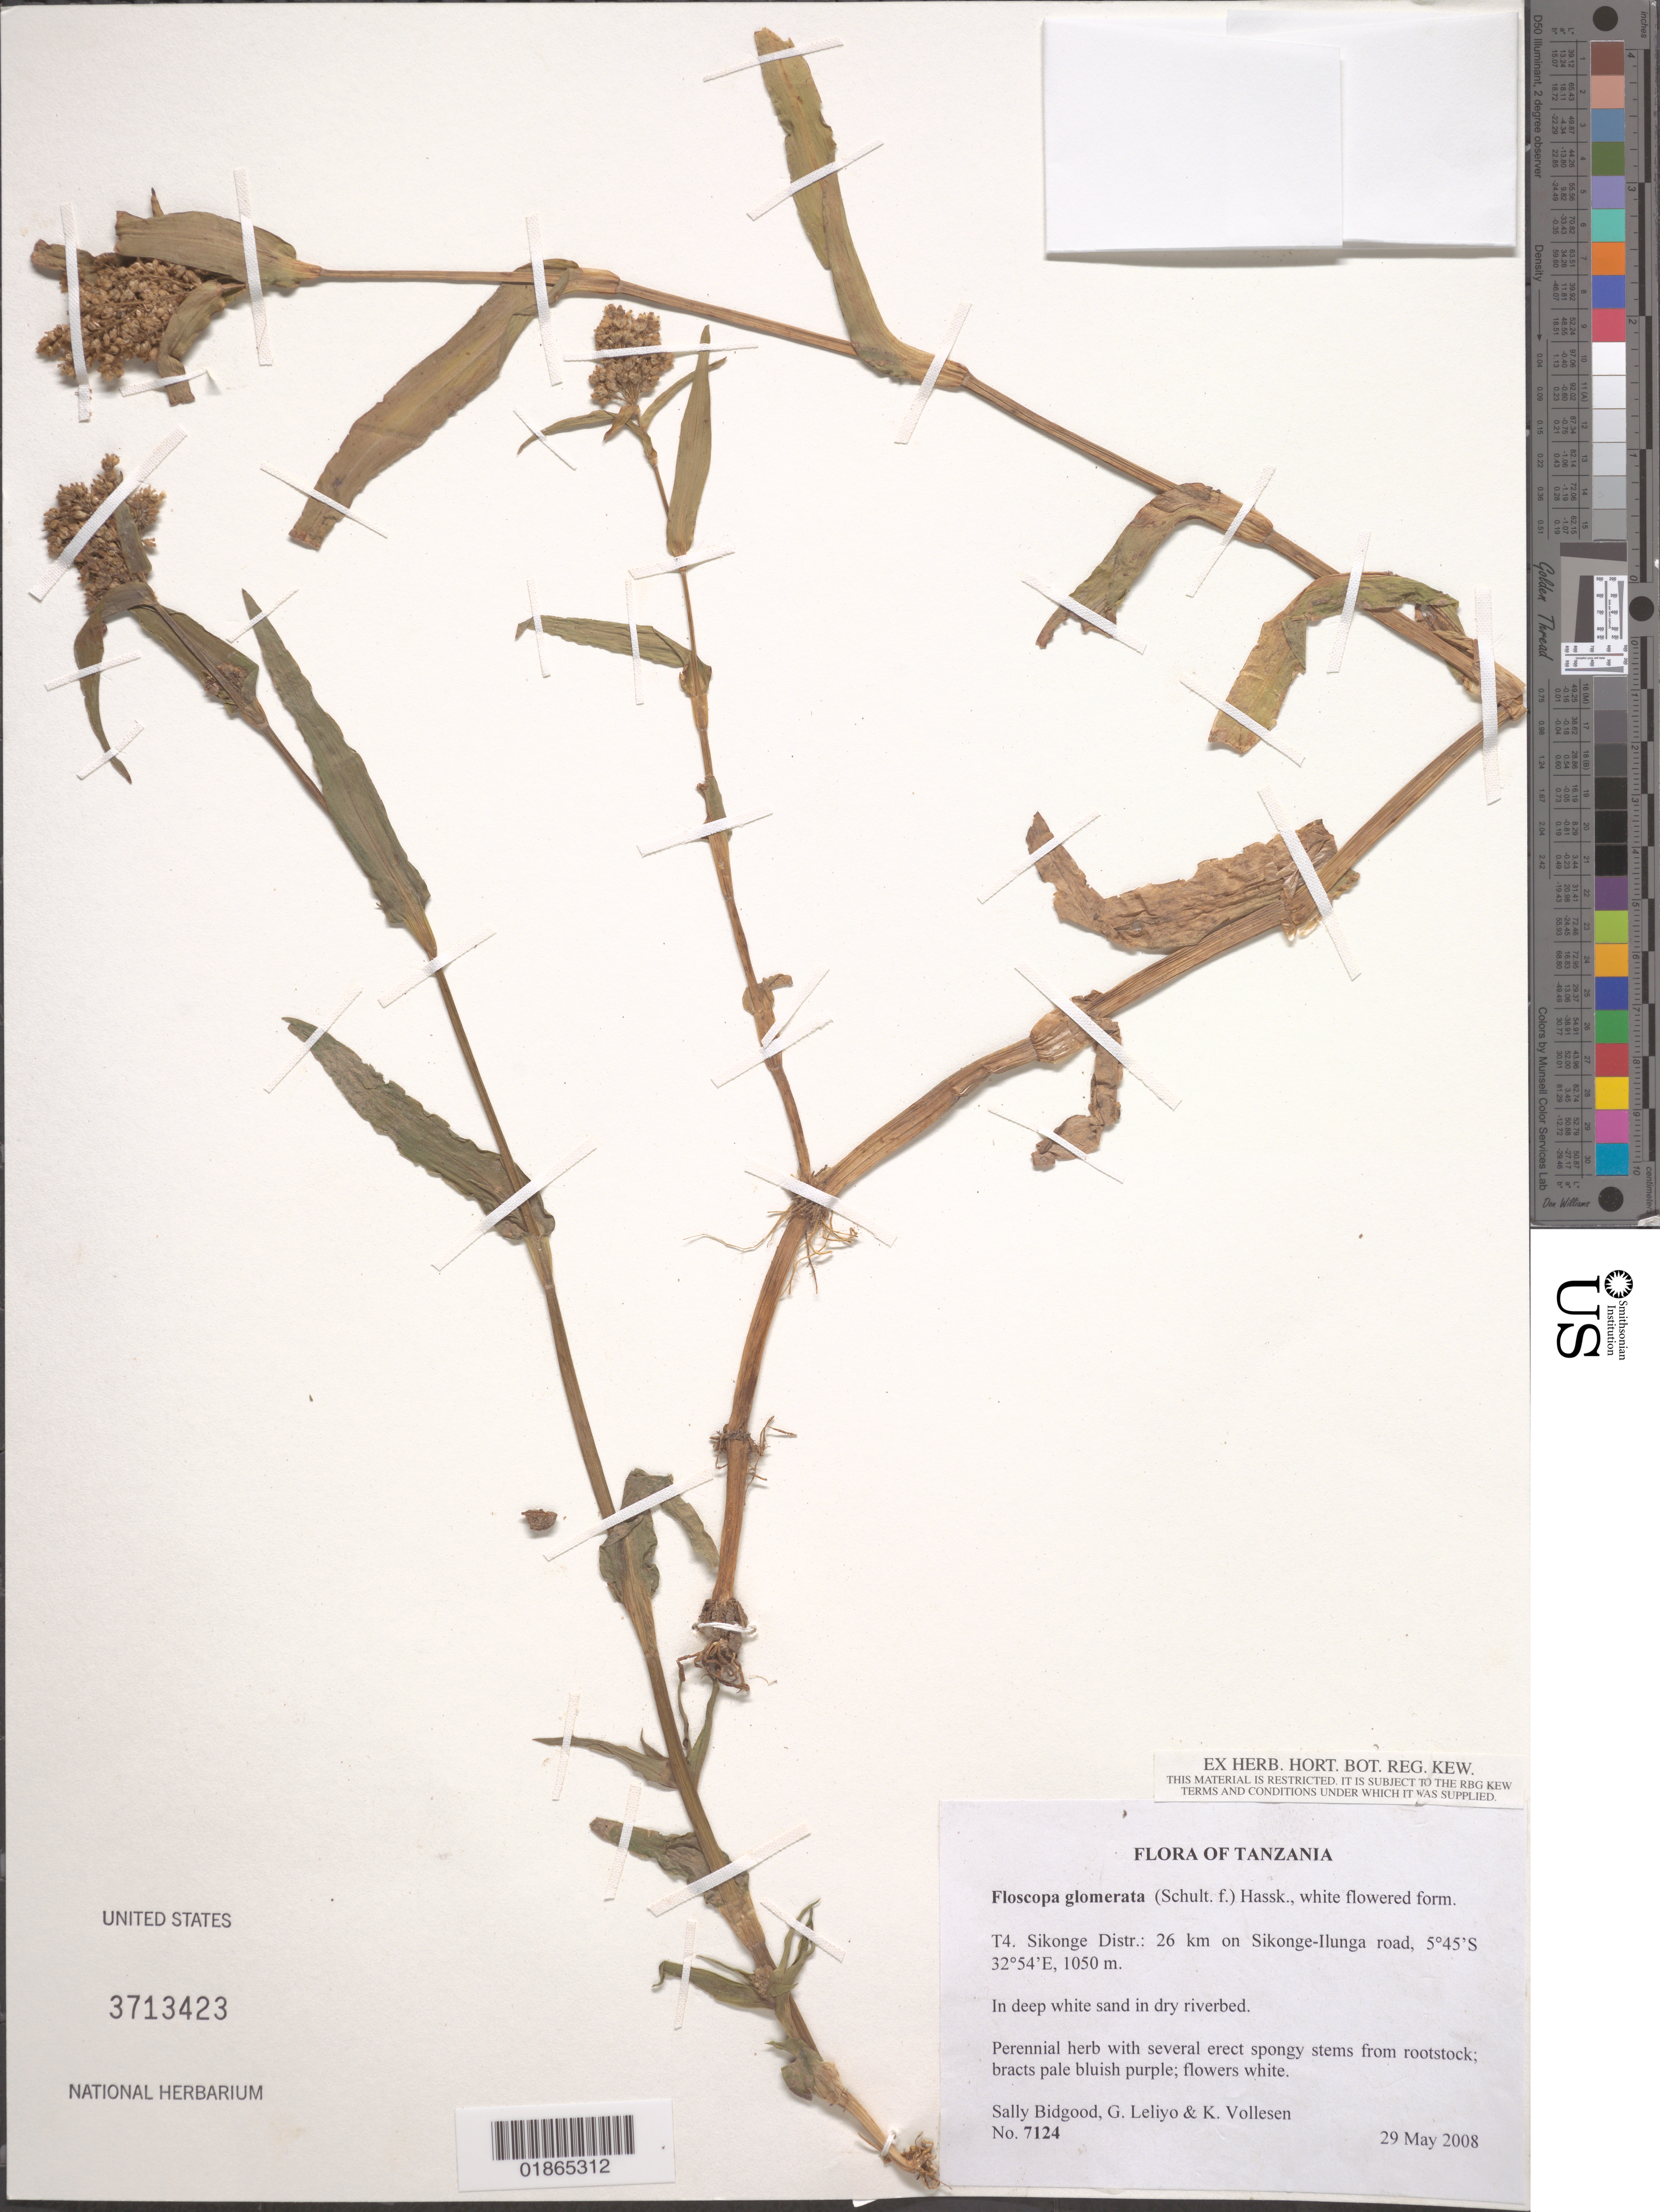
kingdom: Plantae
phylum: Tracheophyta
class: Liliopsida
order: Commelinales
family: Commelinaceae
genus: Floscopa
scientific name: Floscopa glomerata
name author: (Willd. ex Schult. & Schult. f.) Hassk.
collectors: S. Bidgood, G. Leliyo & K. Vollesen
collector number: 7124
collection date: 2008-05-29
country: Tanzania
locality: T4 Sikonge Distr. 26 km on Sikonge-Ilunga road.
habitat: In deep white sand in dry riverbed.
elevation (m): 1050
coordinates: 5 45 S, 32 54 E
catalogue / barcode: US 3713423